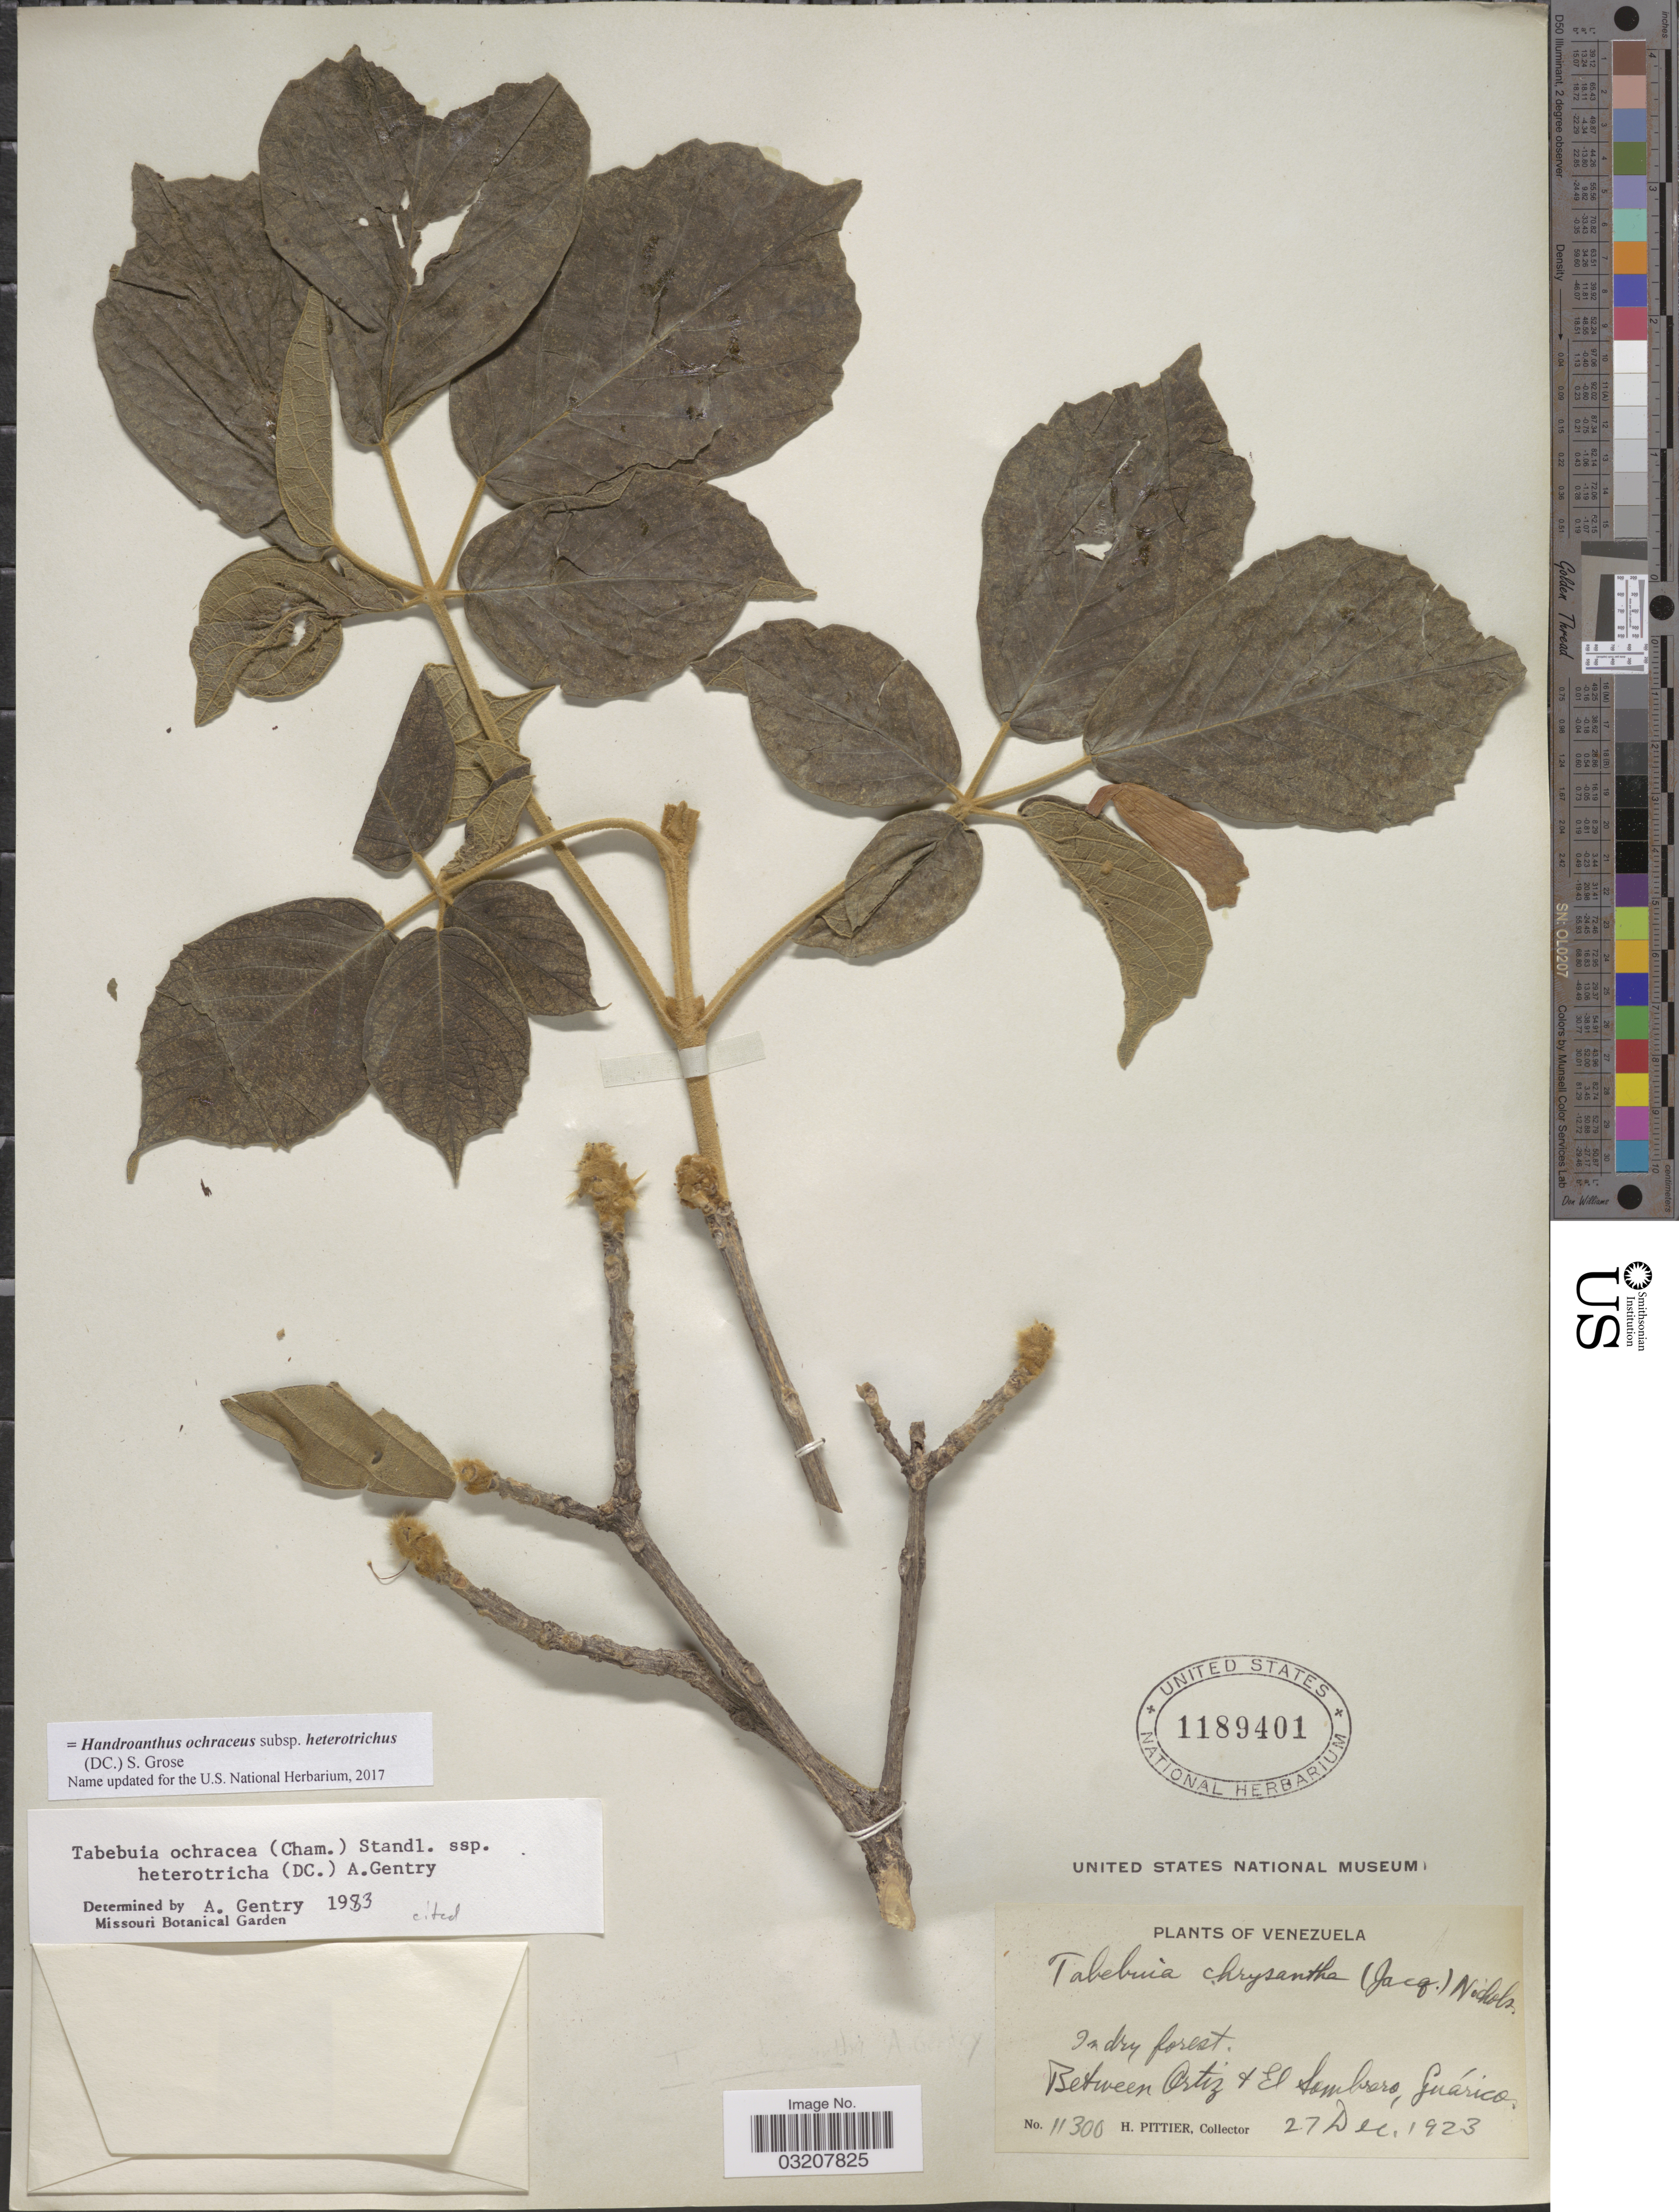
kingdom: Plantae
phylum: Tracheophyta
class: Magnoliopsida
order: Lamiales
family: Bignoniaceae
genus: Handroanthus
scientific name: Handroanthus ochraceus subsp. heterotrichus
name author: (DC.) S.O. Grose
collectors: H. F. Pittier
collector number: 11300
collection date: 1923-12-27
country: Venezuela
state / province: Guárico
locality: Between Ortiz + El Sombrero.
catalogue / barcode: US 1189401